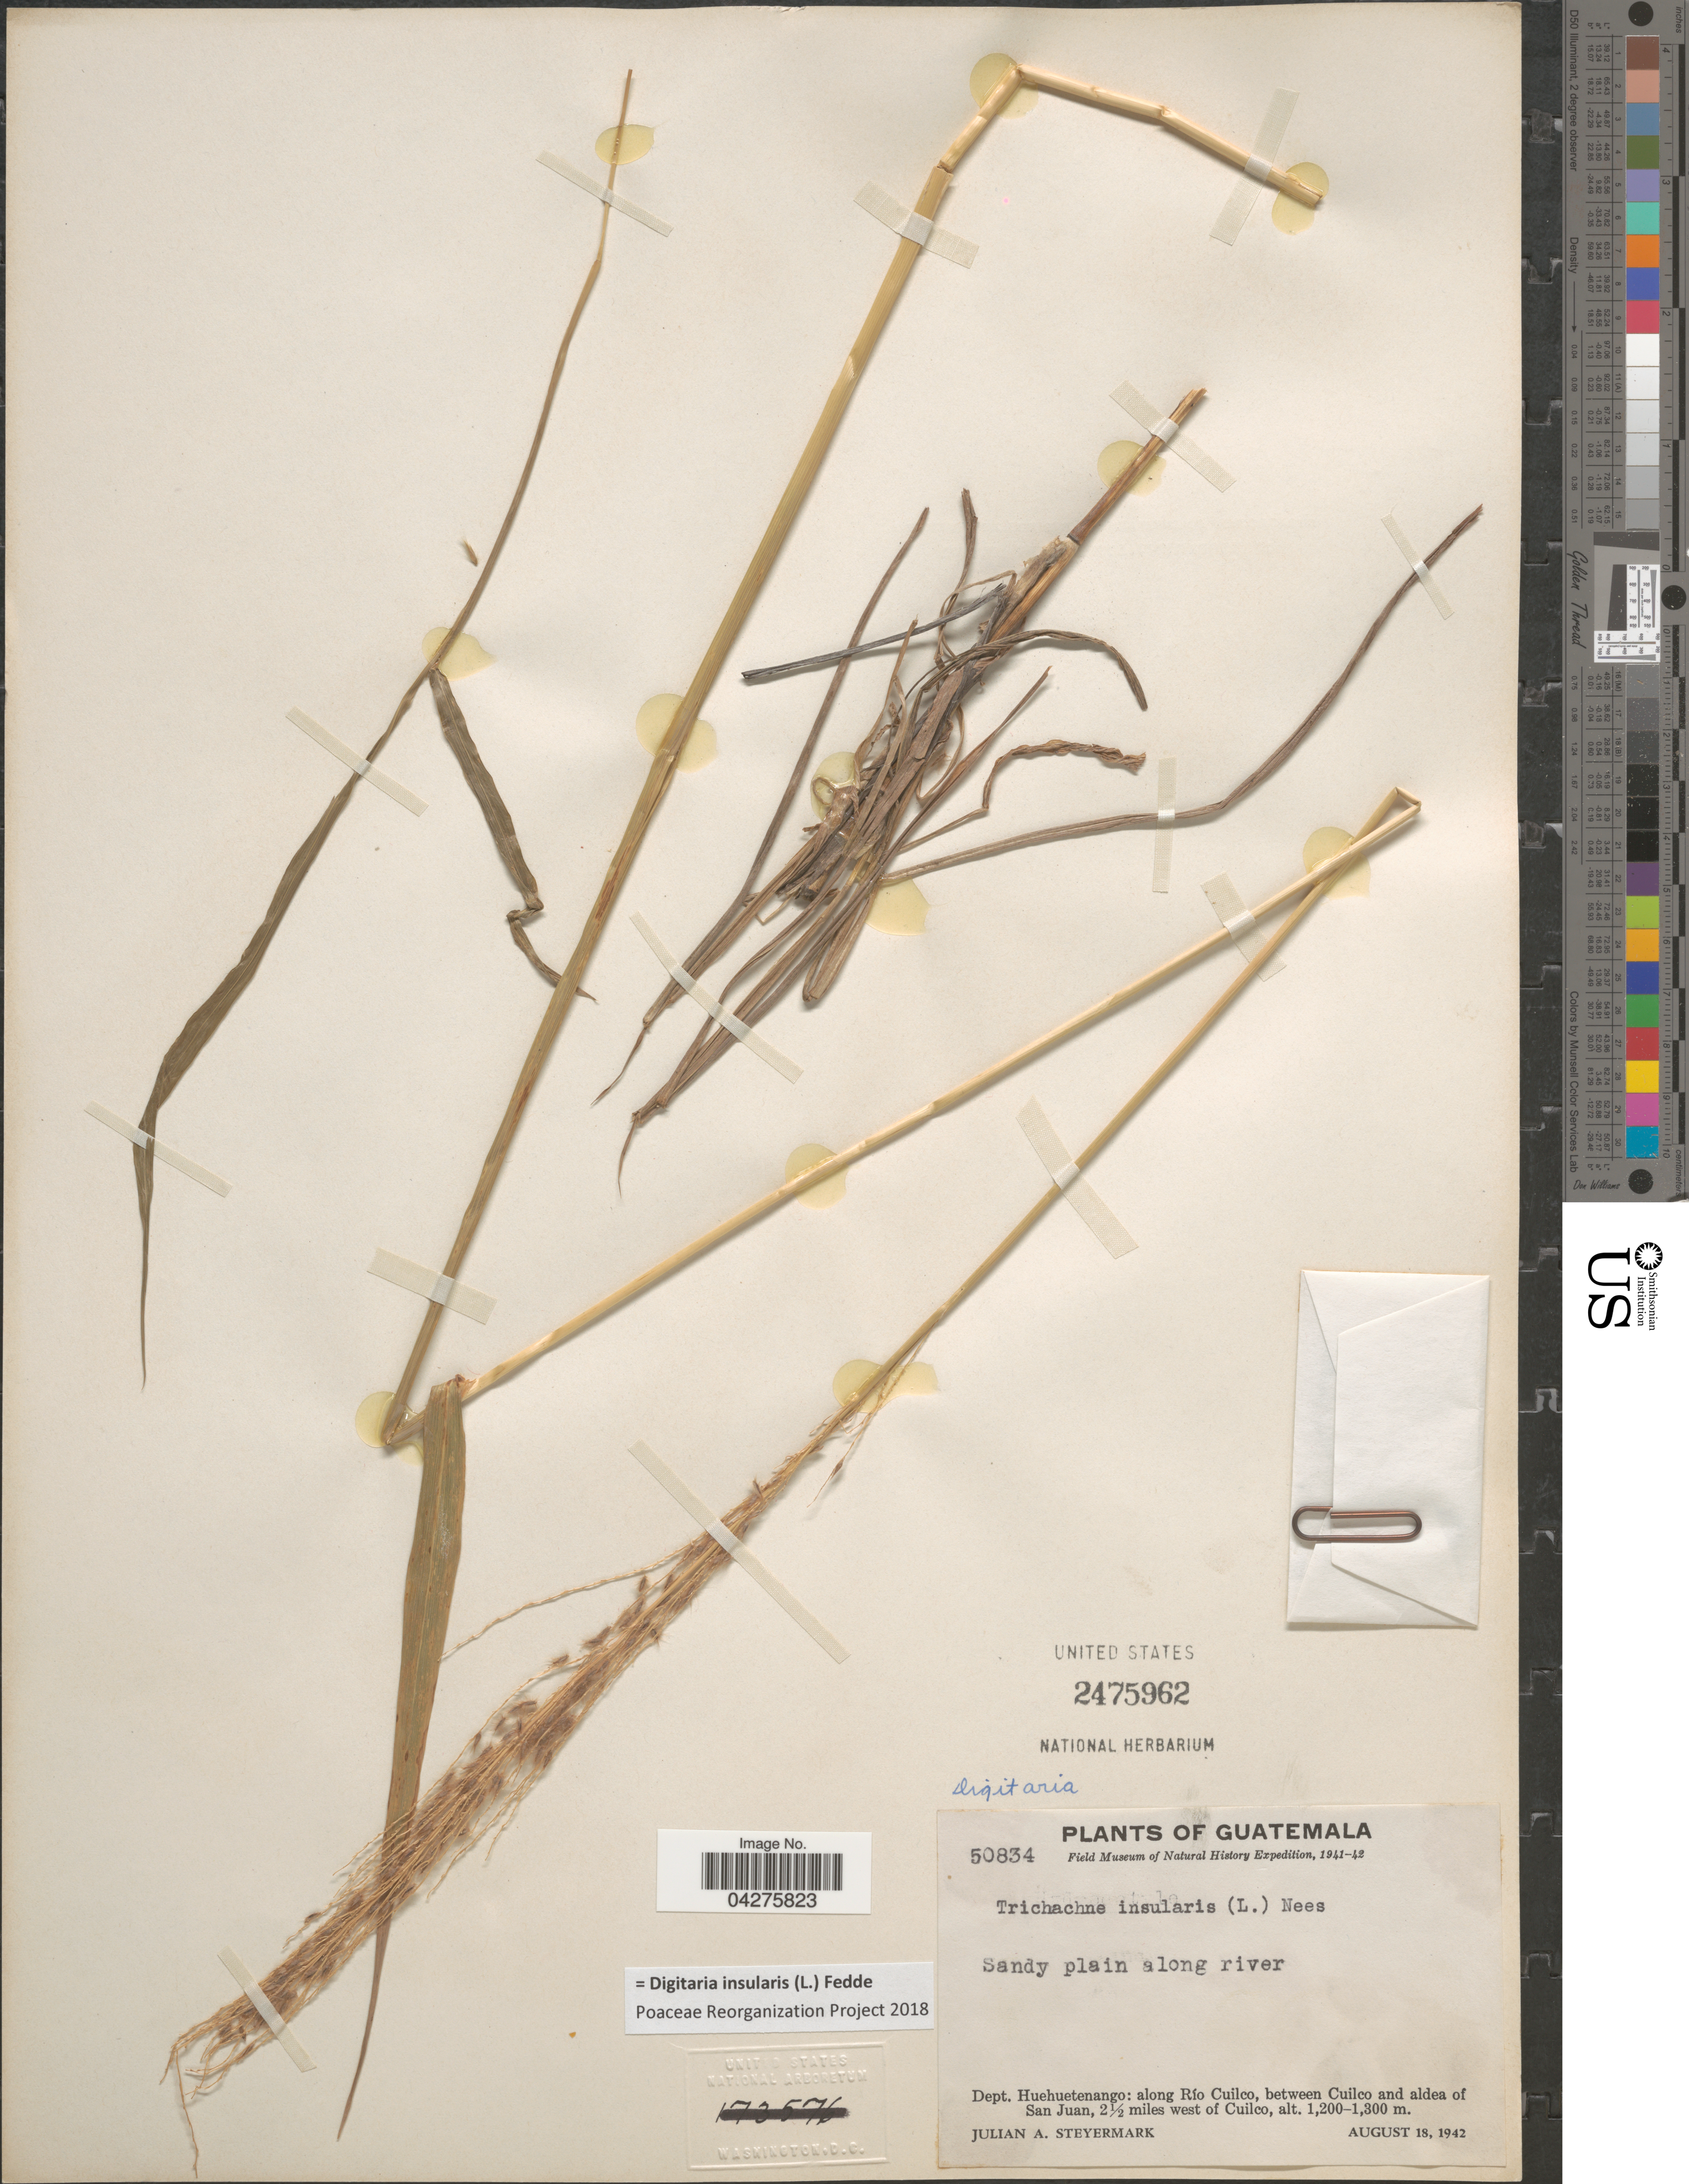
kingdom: Plantae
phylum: Tracheophyta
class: Liliopsida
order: Poales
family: Poaceae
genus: Digitaria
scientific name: Digitaria insularis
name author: (L.) Fedde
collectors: J. Steyermark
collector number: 50834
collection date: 1942-08-18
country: Guatemala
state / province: Huehuetenango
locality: Field Museum of Natural History Expedition, 1941-42. Dept. Huehuetenango: along Río Cuilco, between Cuilco and aldea of San Juan, 2½ miles west of Cuilco.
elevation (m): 1200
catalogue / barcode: US 2475962